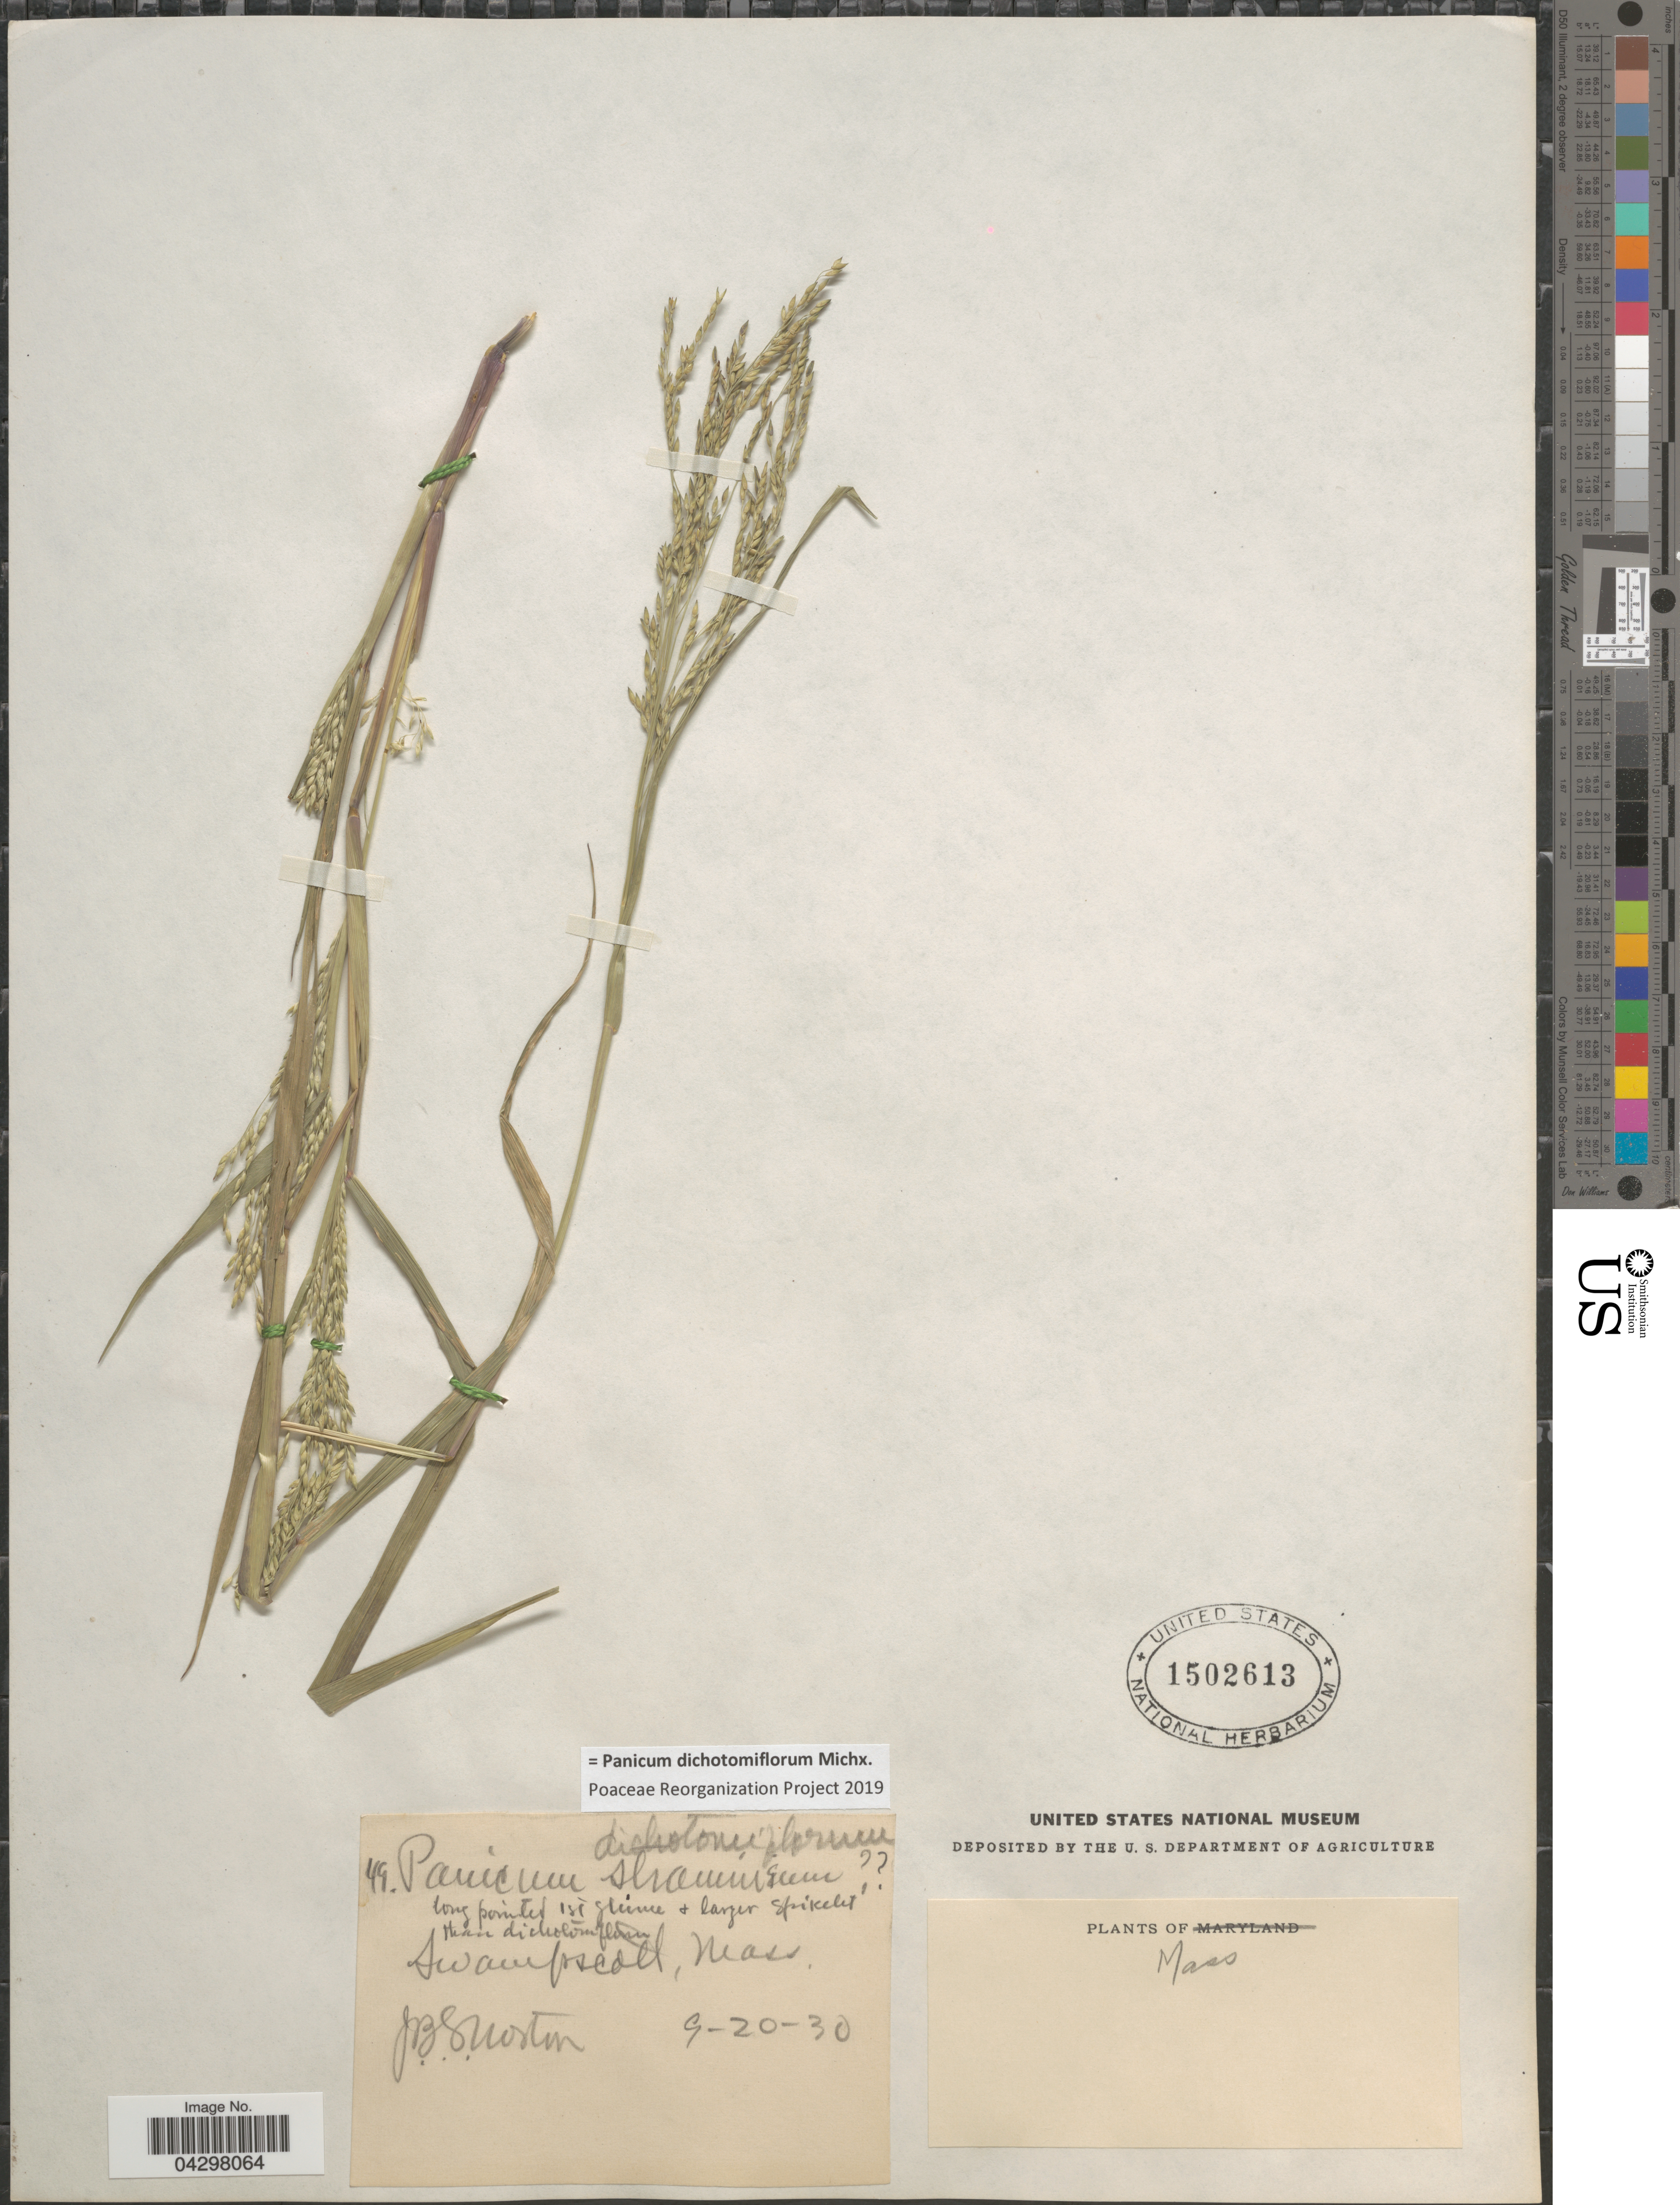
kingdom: Plantae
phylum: Tracheophyta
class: Liliopsida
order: Poales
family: Poaceae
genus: Panicum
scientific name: Panicum dichotomiflorum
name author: Michx.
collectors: J. B. S. Norton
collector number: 49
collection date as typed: Transcribed d/m/y: 20/9/30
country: United States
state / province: Massachusetts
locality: Swampscott.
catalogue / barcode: US 1502613